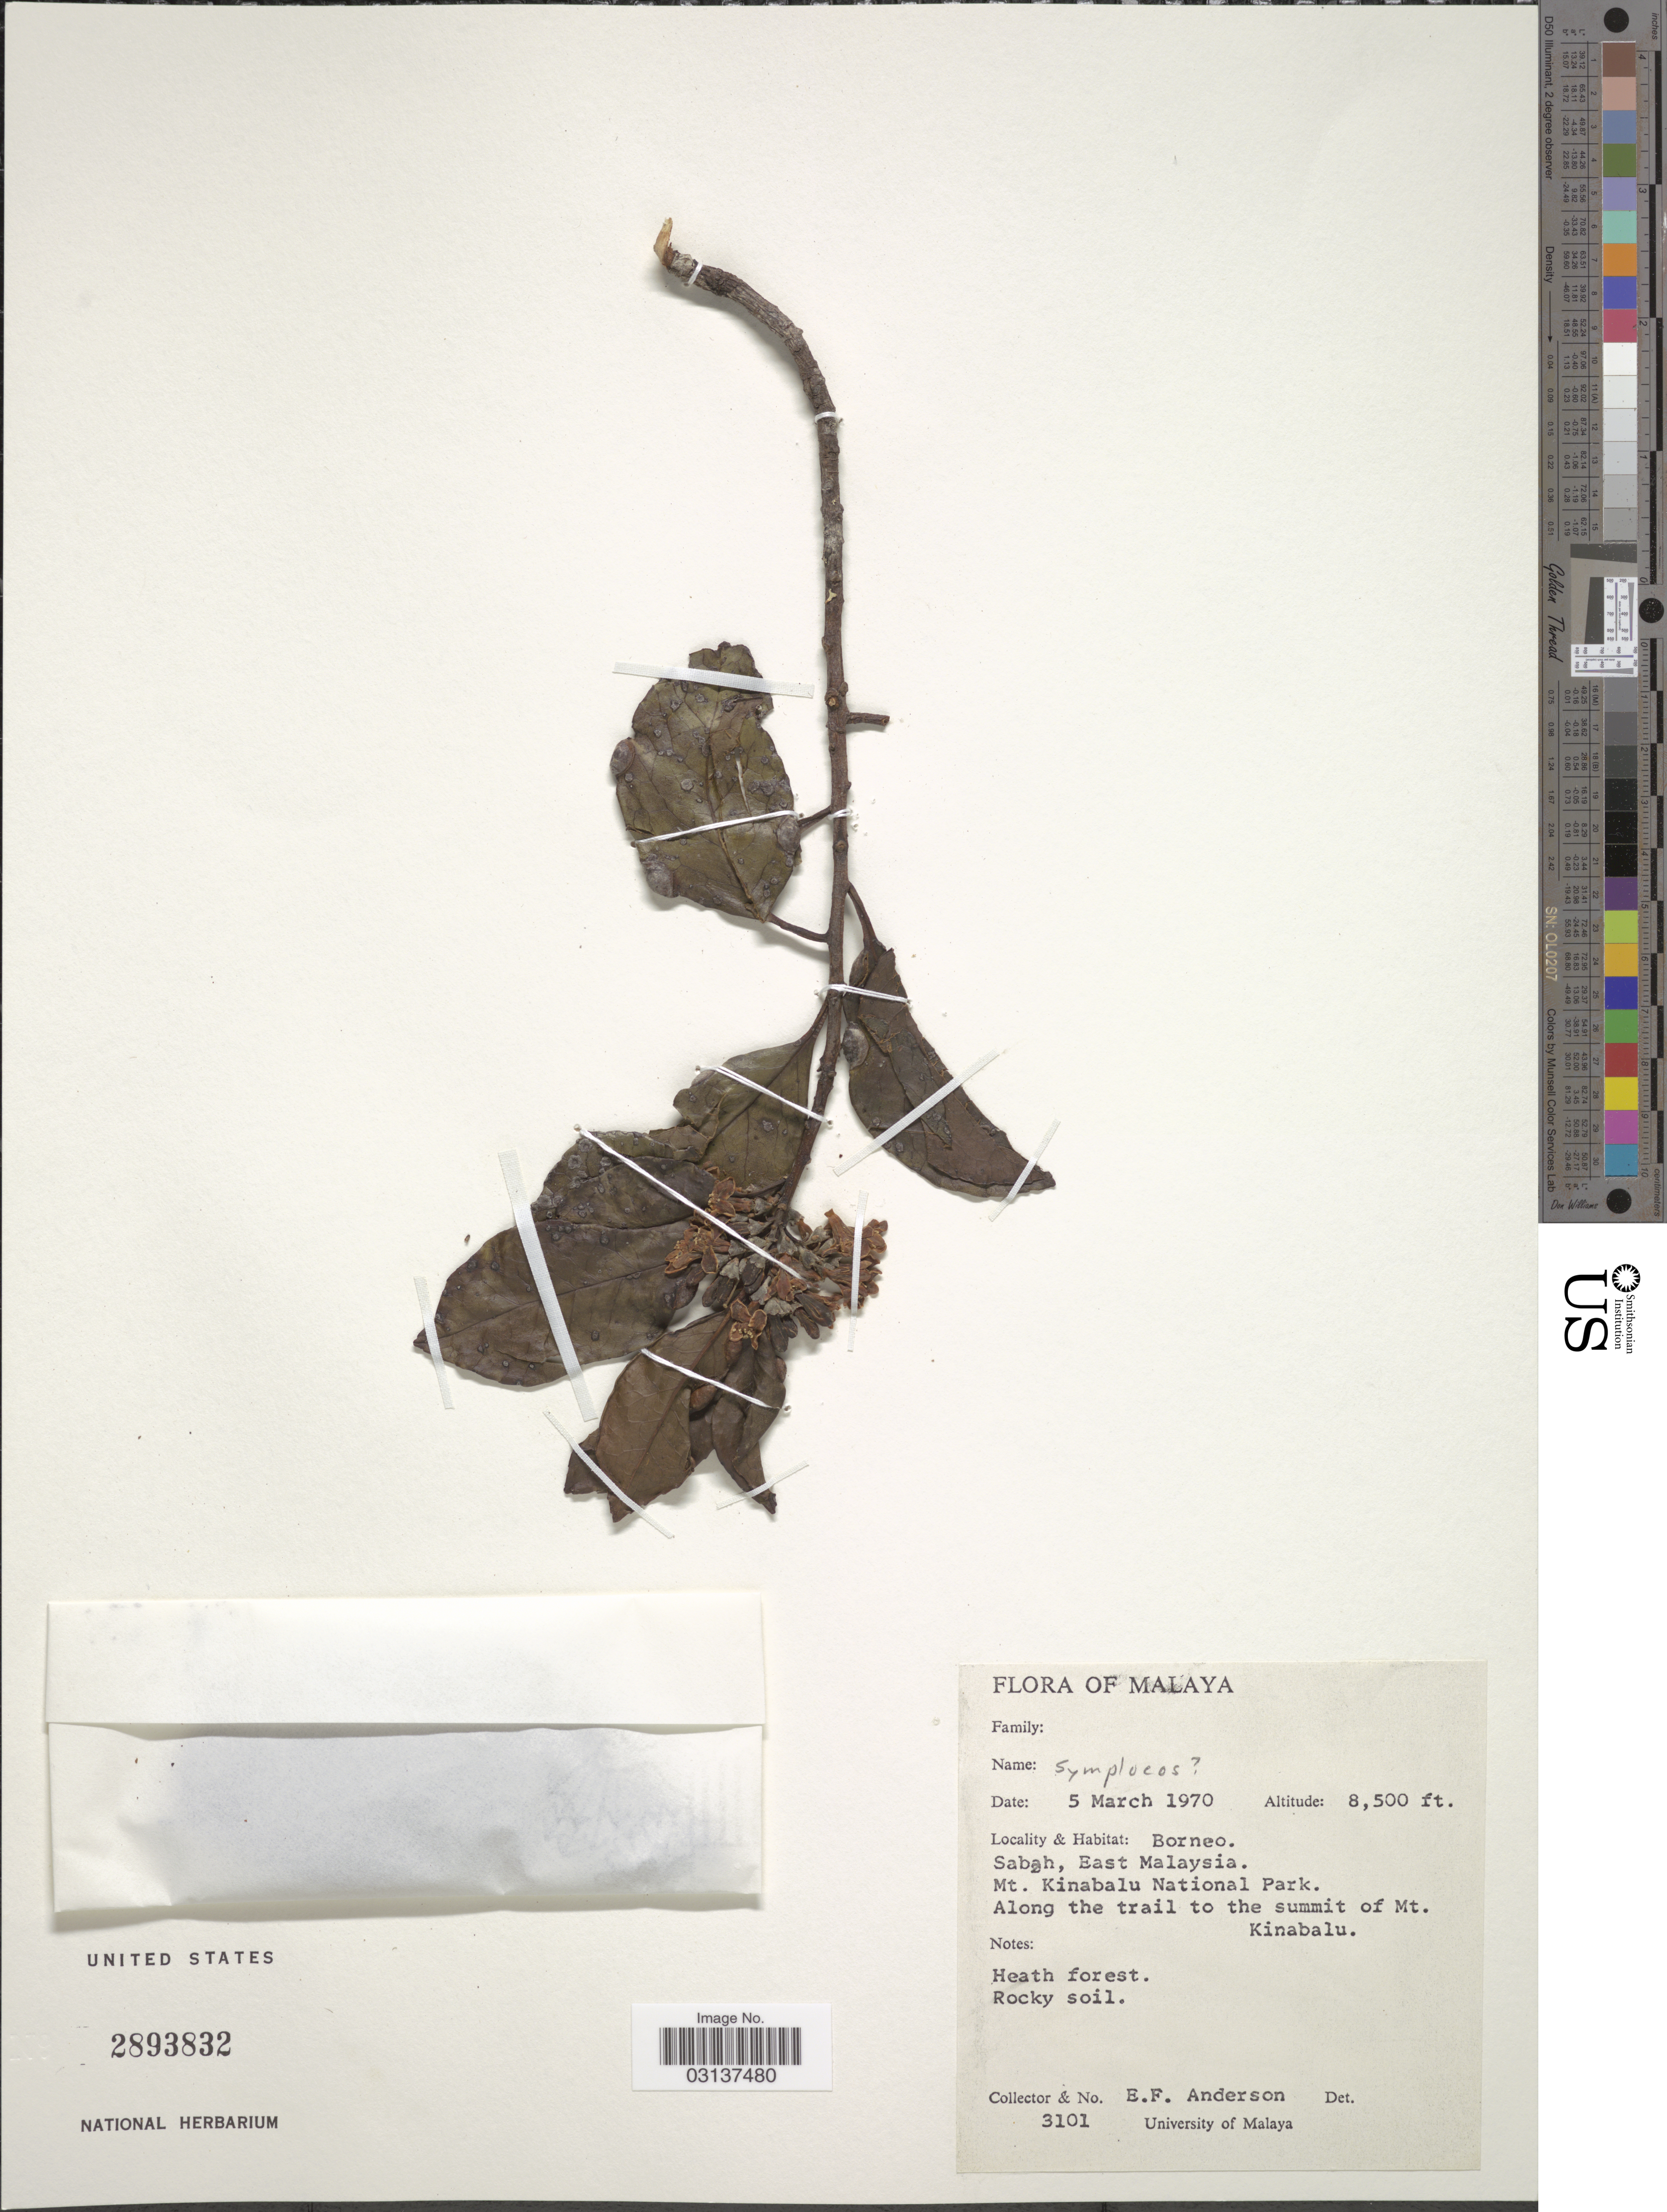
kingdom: Plantae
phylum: Tracheophyta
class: Magnoliopsida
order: Ericales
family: Symplocaceae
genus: Symplocos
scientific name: Symplocos sp.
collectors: E. F. Anderson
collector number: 3101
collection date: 1970-03-05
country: Malaysia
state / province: Sabah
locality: Malaya, Borneo. Sabah, East Malaysia. Mt. Kinabalu National Park. Along the trail to the summit of Mt. Kinabalu.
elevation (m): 2591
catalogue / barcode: US 2893832